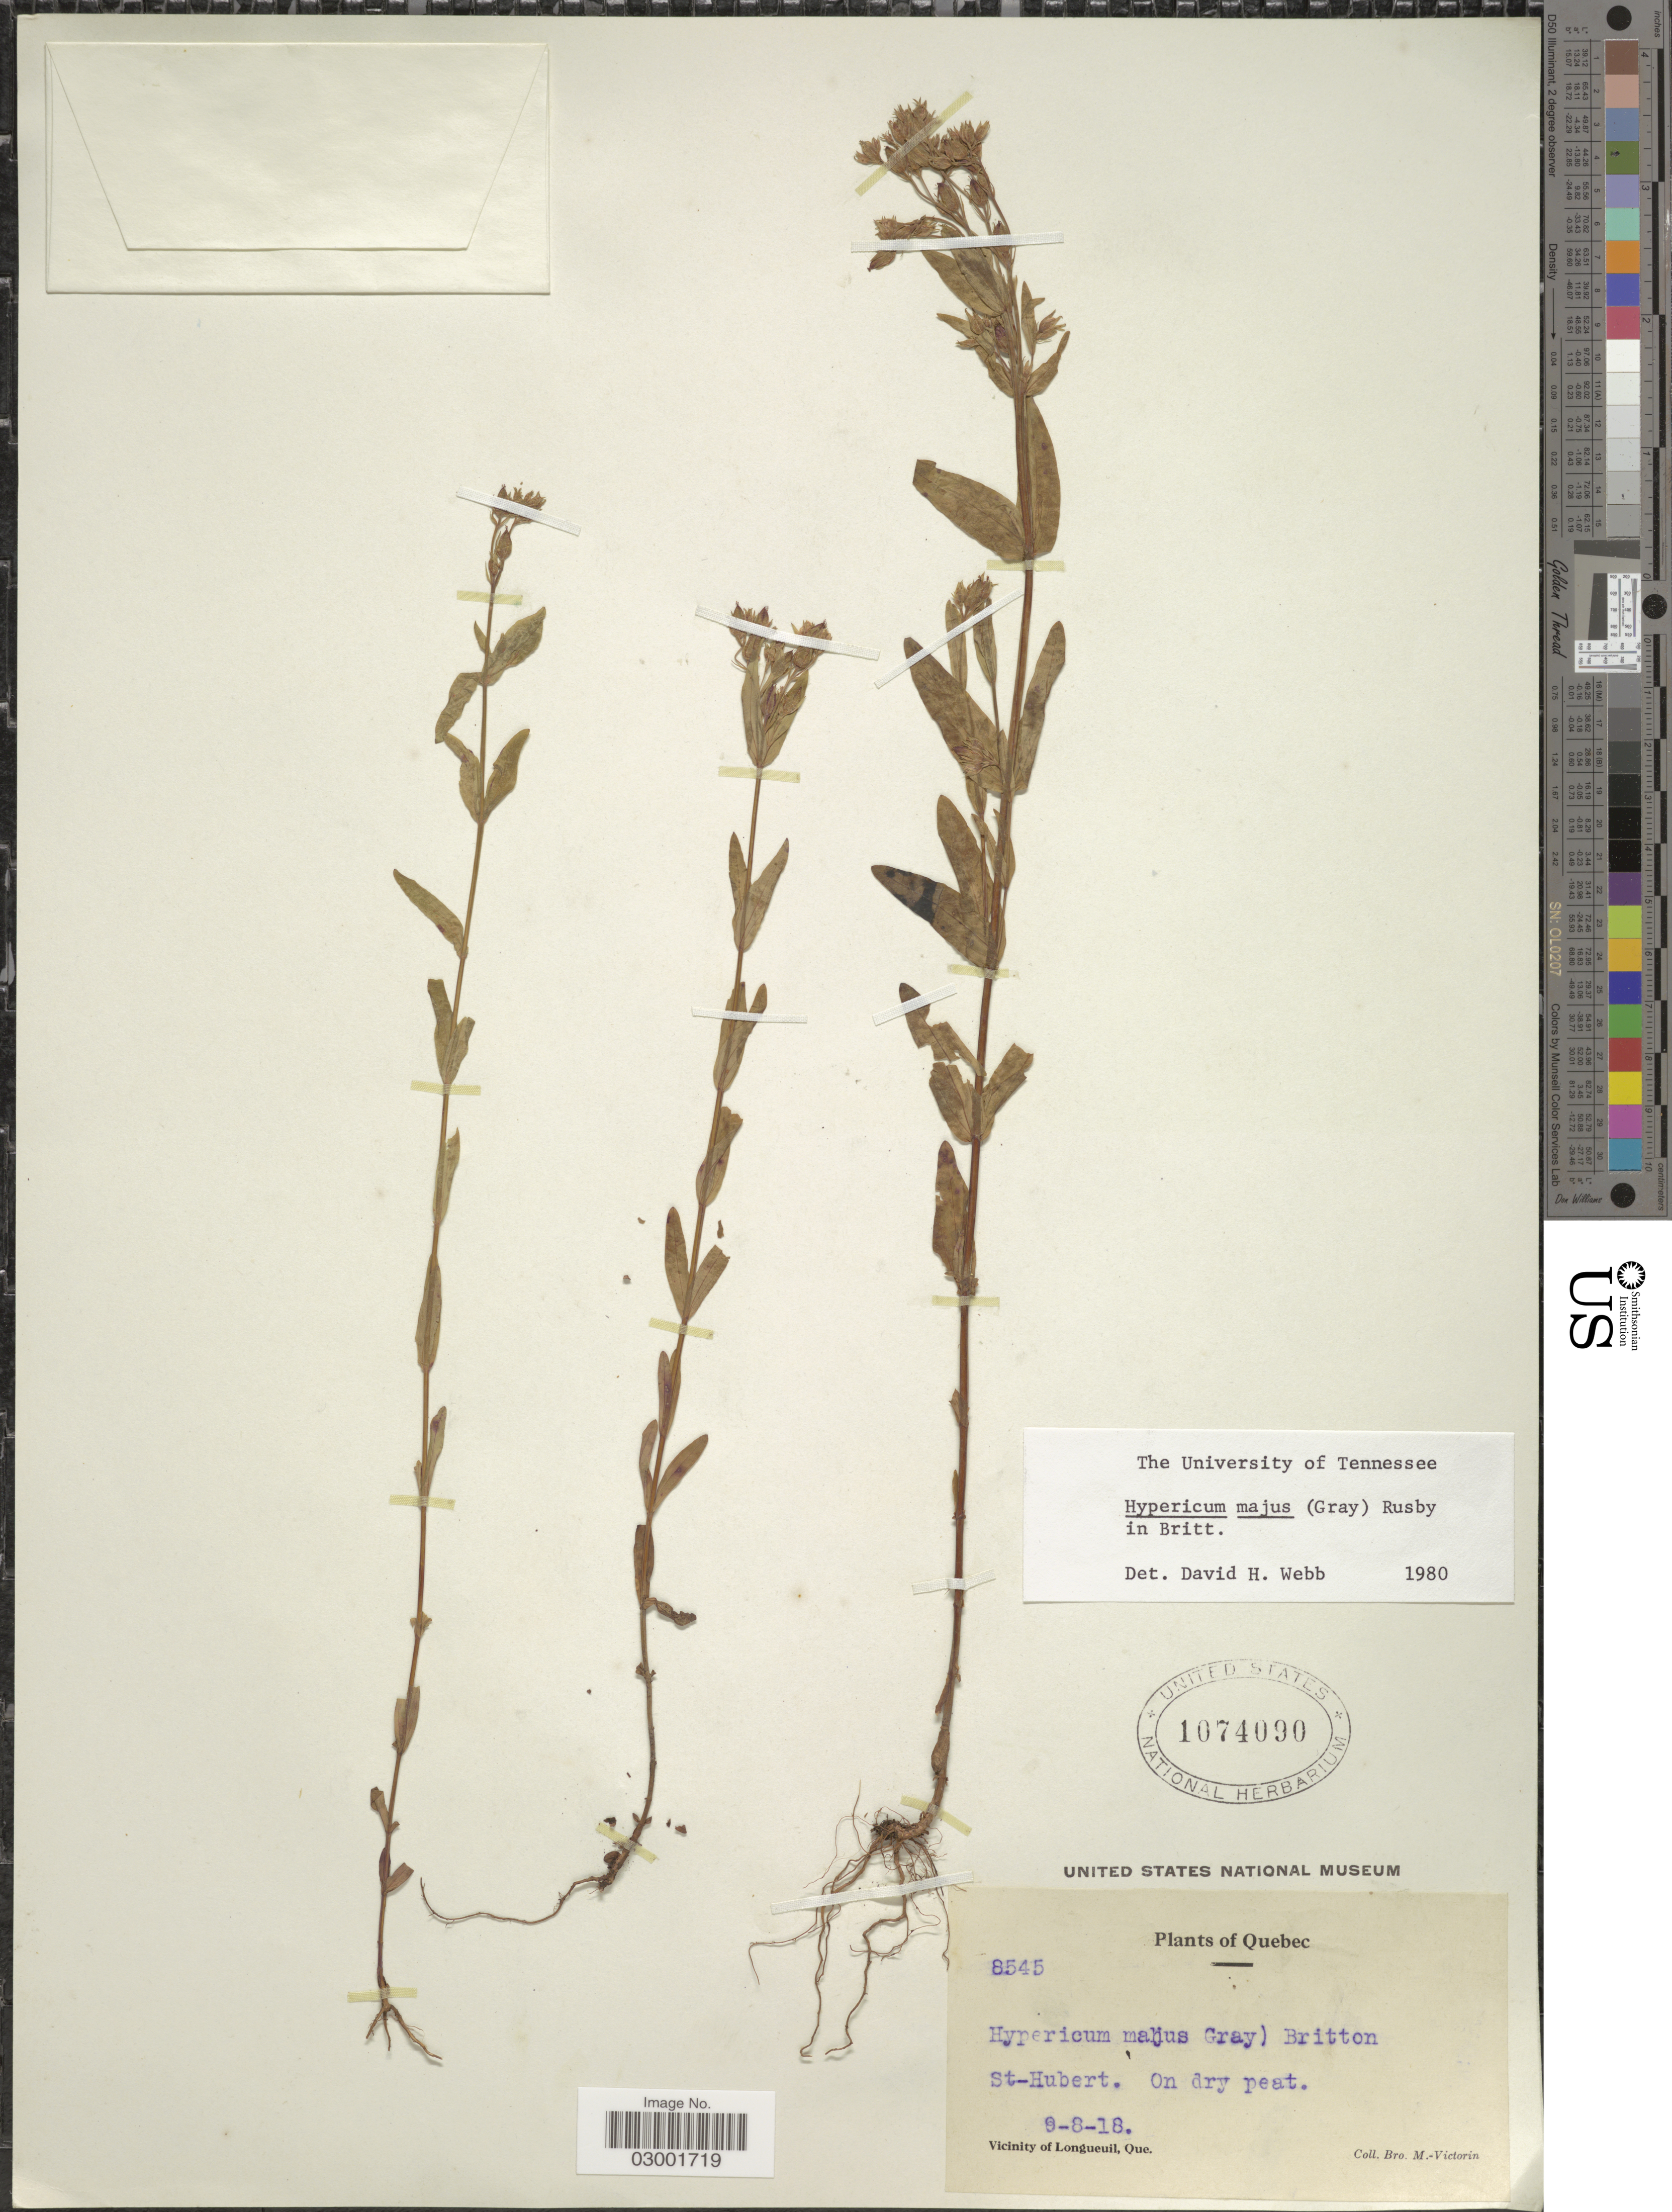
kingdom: Plantae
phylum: Tracheophyta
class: Magnoliopsida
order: Malpighiales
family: Hypericaceae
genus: Hypericum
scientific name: Hypericum majus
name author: (A. Gray) Britton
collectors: Fr. Marie-Victorin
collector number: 8545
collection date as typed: Transcribed d/m/y: 9/8/18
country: Canada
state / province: Quebec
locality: St-Hubert. Vicinity of Longueuil, Que.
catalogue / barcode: US 1074090